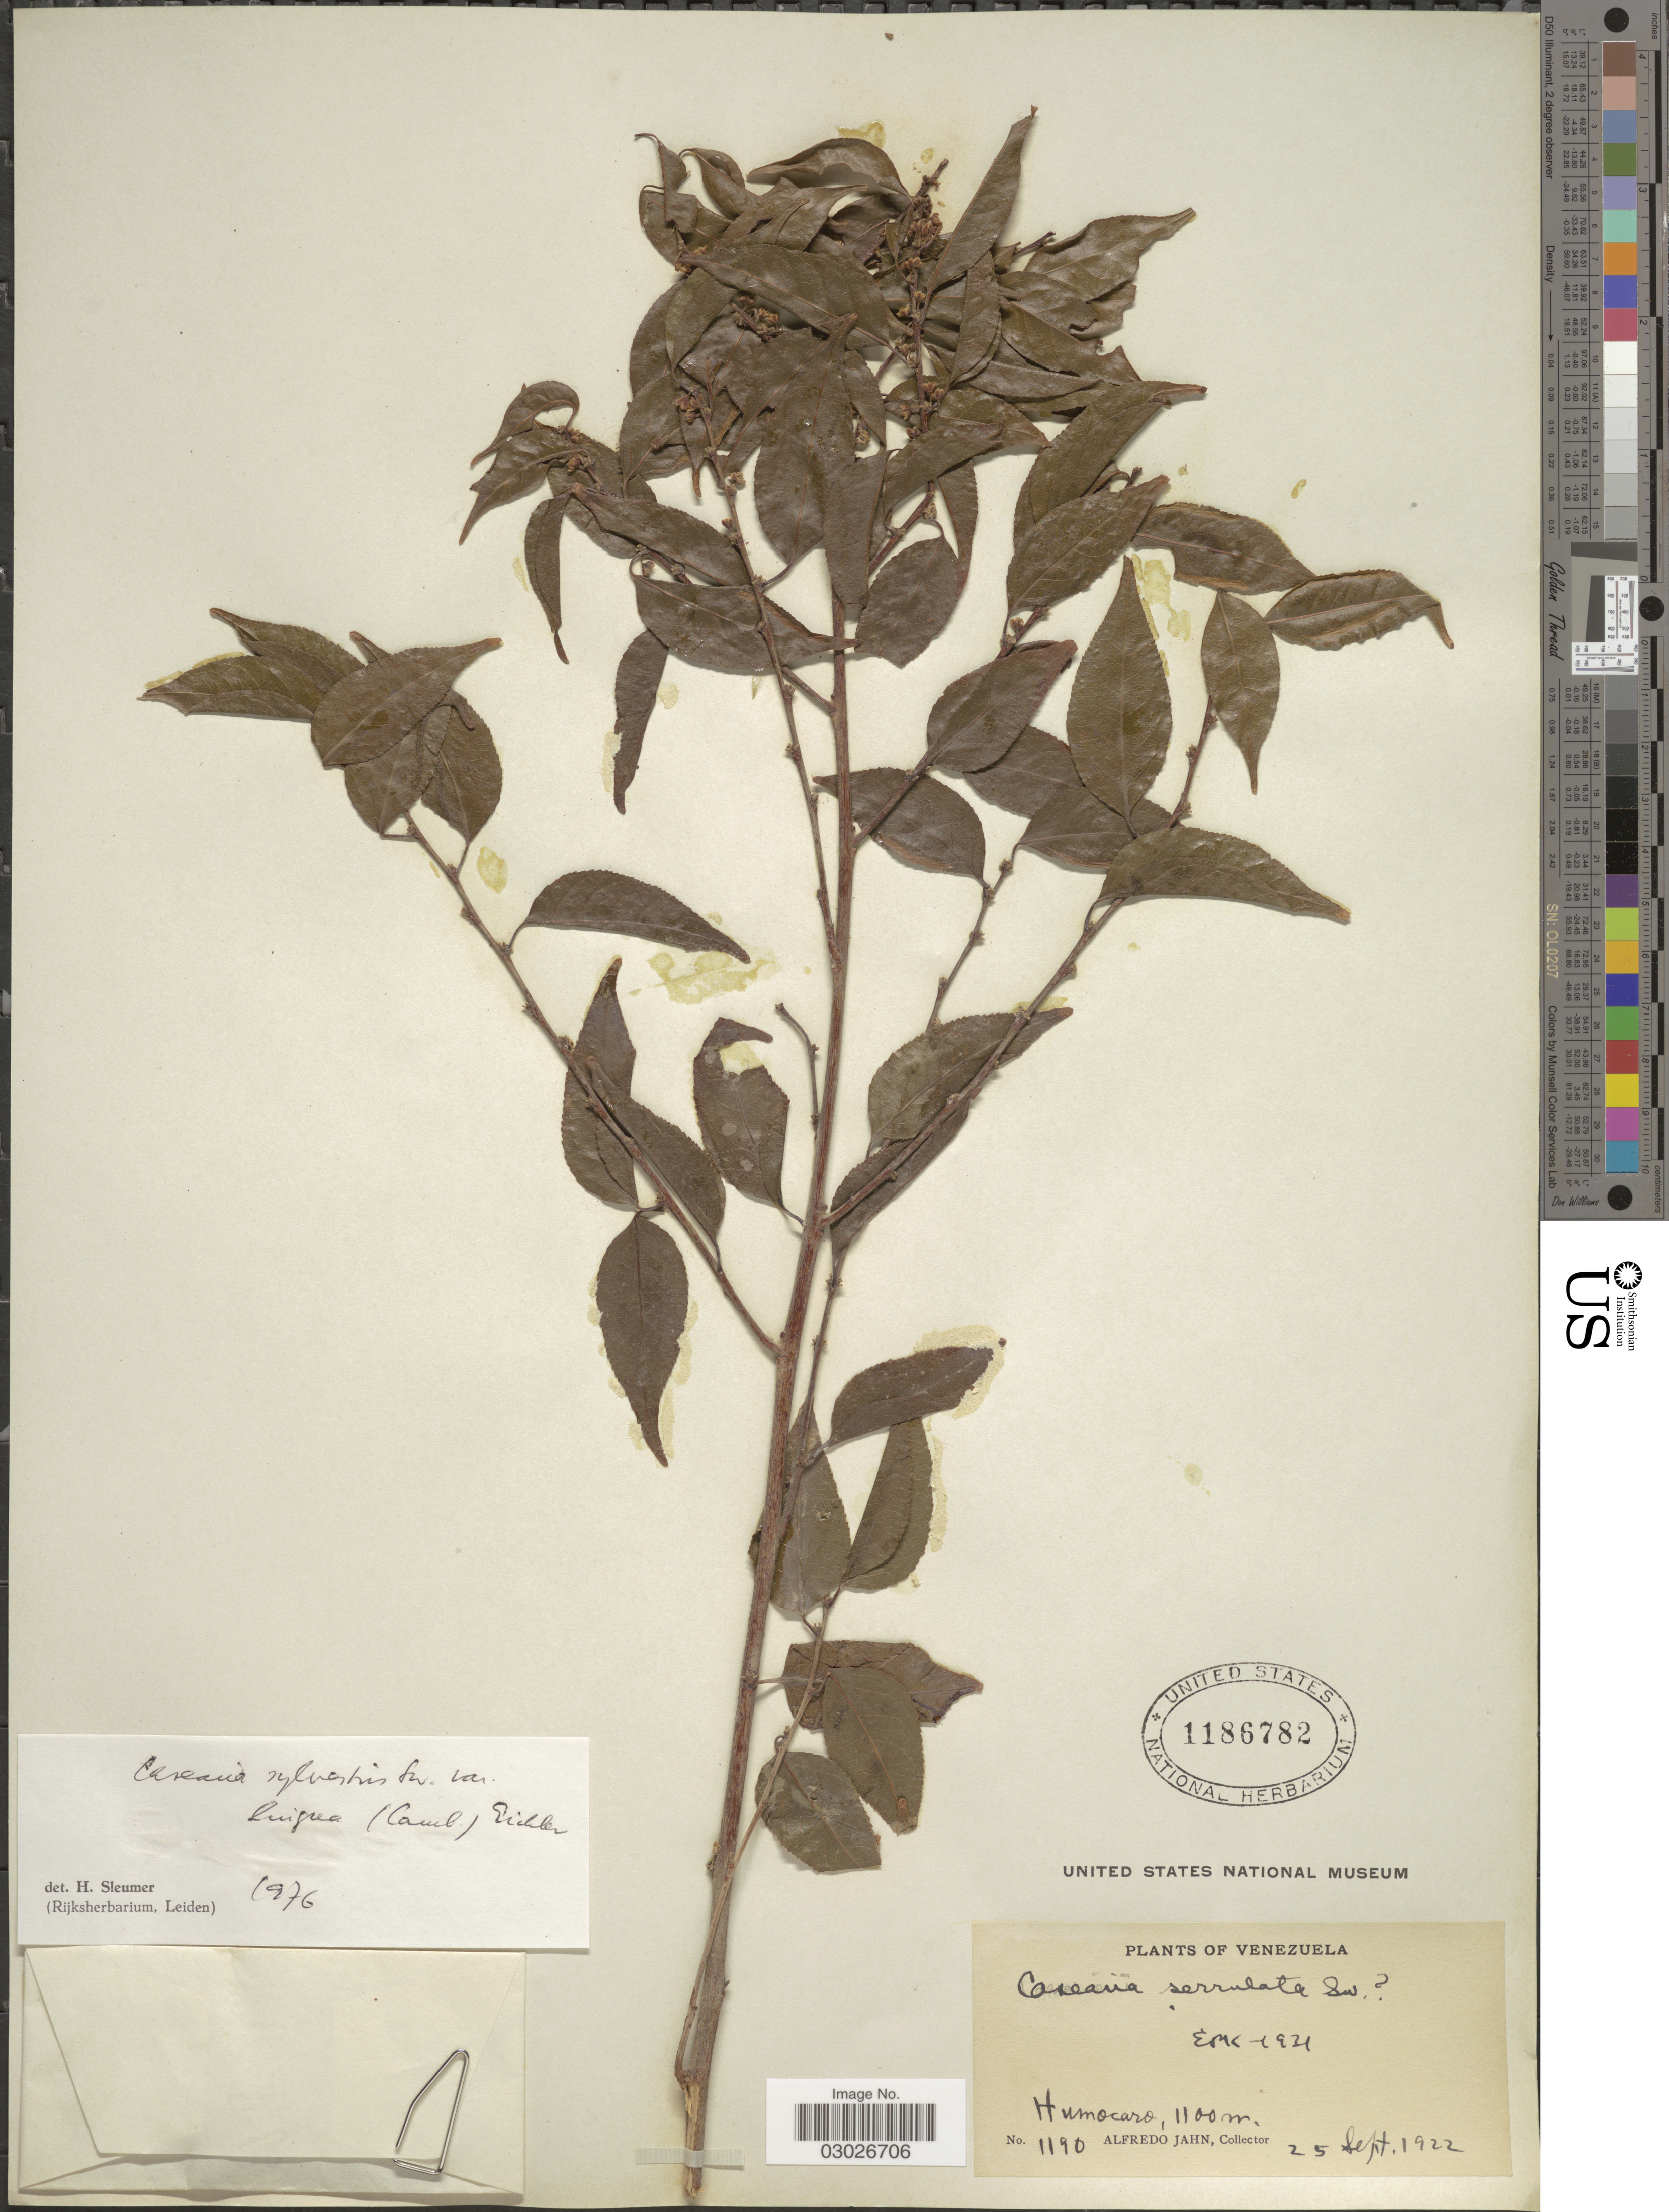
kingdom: Plantae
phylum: Tracheophyta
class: Magnoliopsida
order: Malpighiales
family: Salicaceae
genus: Casearia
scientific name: Casearia sylvestris var. lingua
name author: (Cambess.) Eichler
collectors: A. Jahn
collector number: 1190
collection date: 1922-09-25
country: Venezuela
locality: Humocaro.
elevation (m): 1100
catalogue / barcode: US 1186782